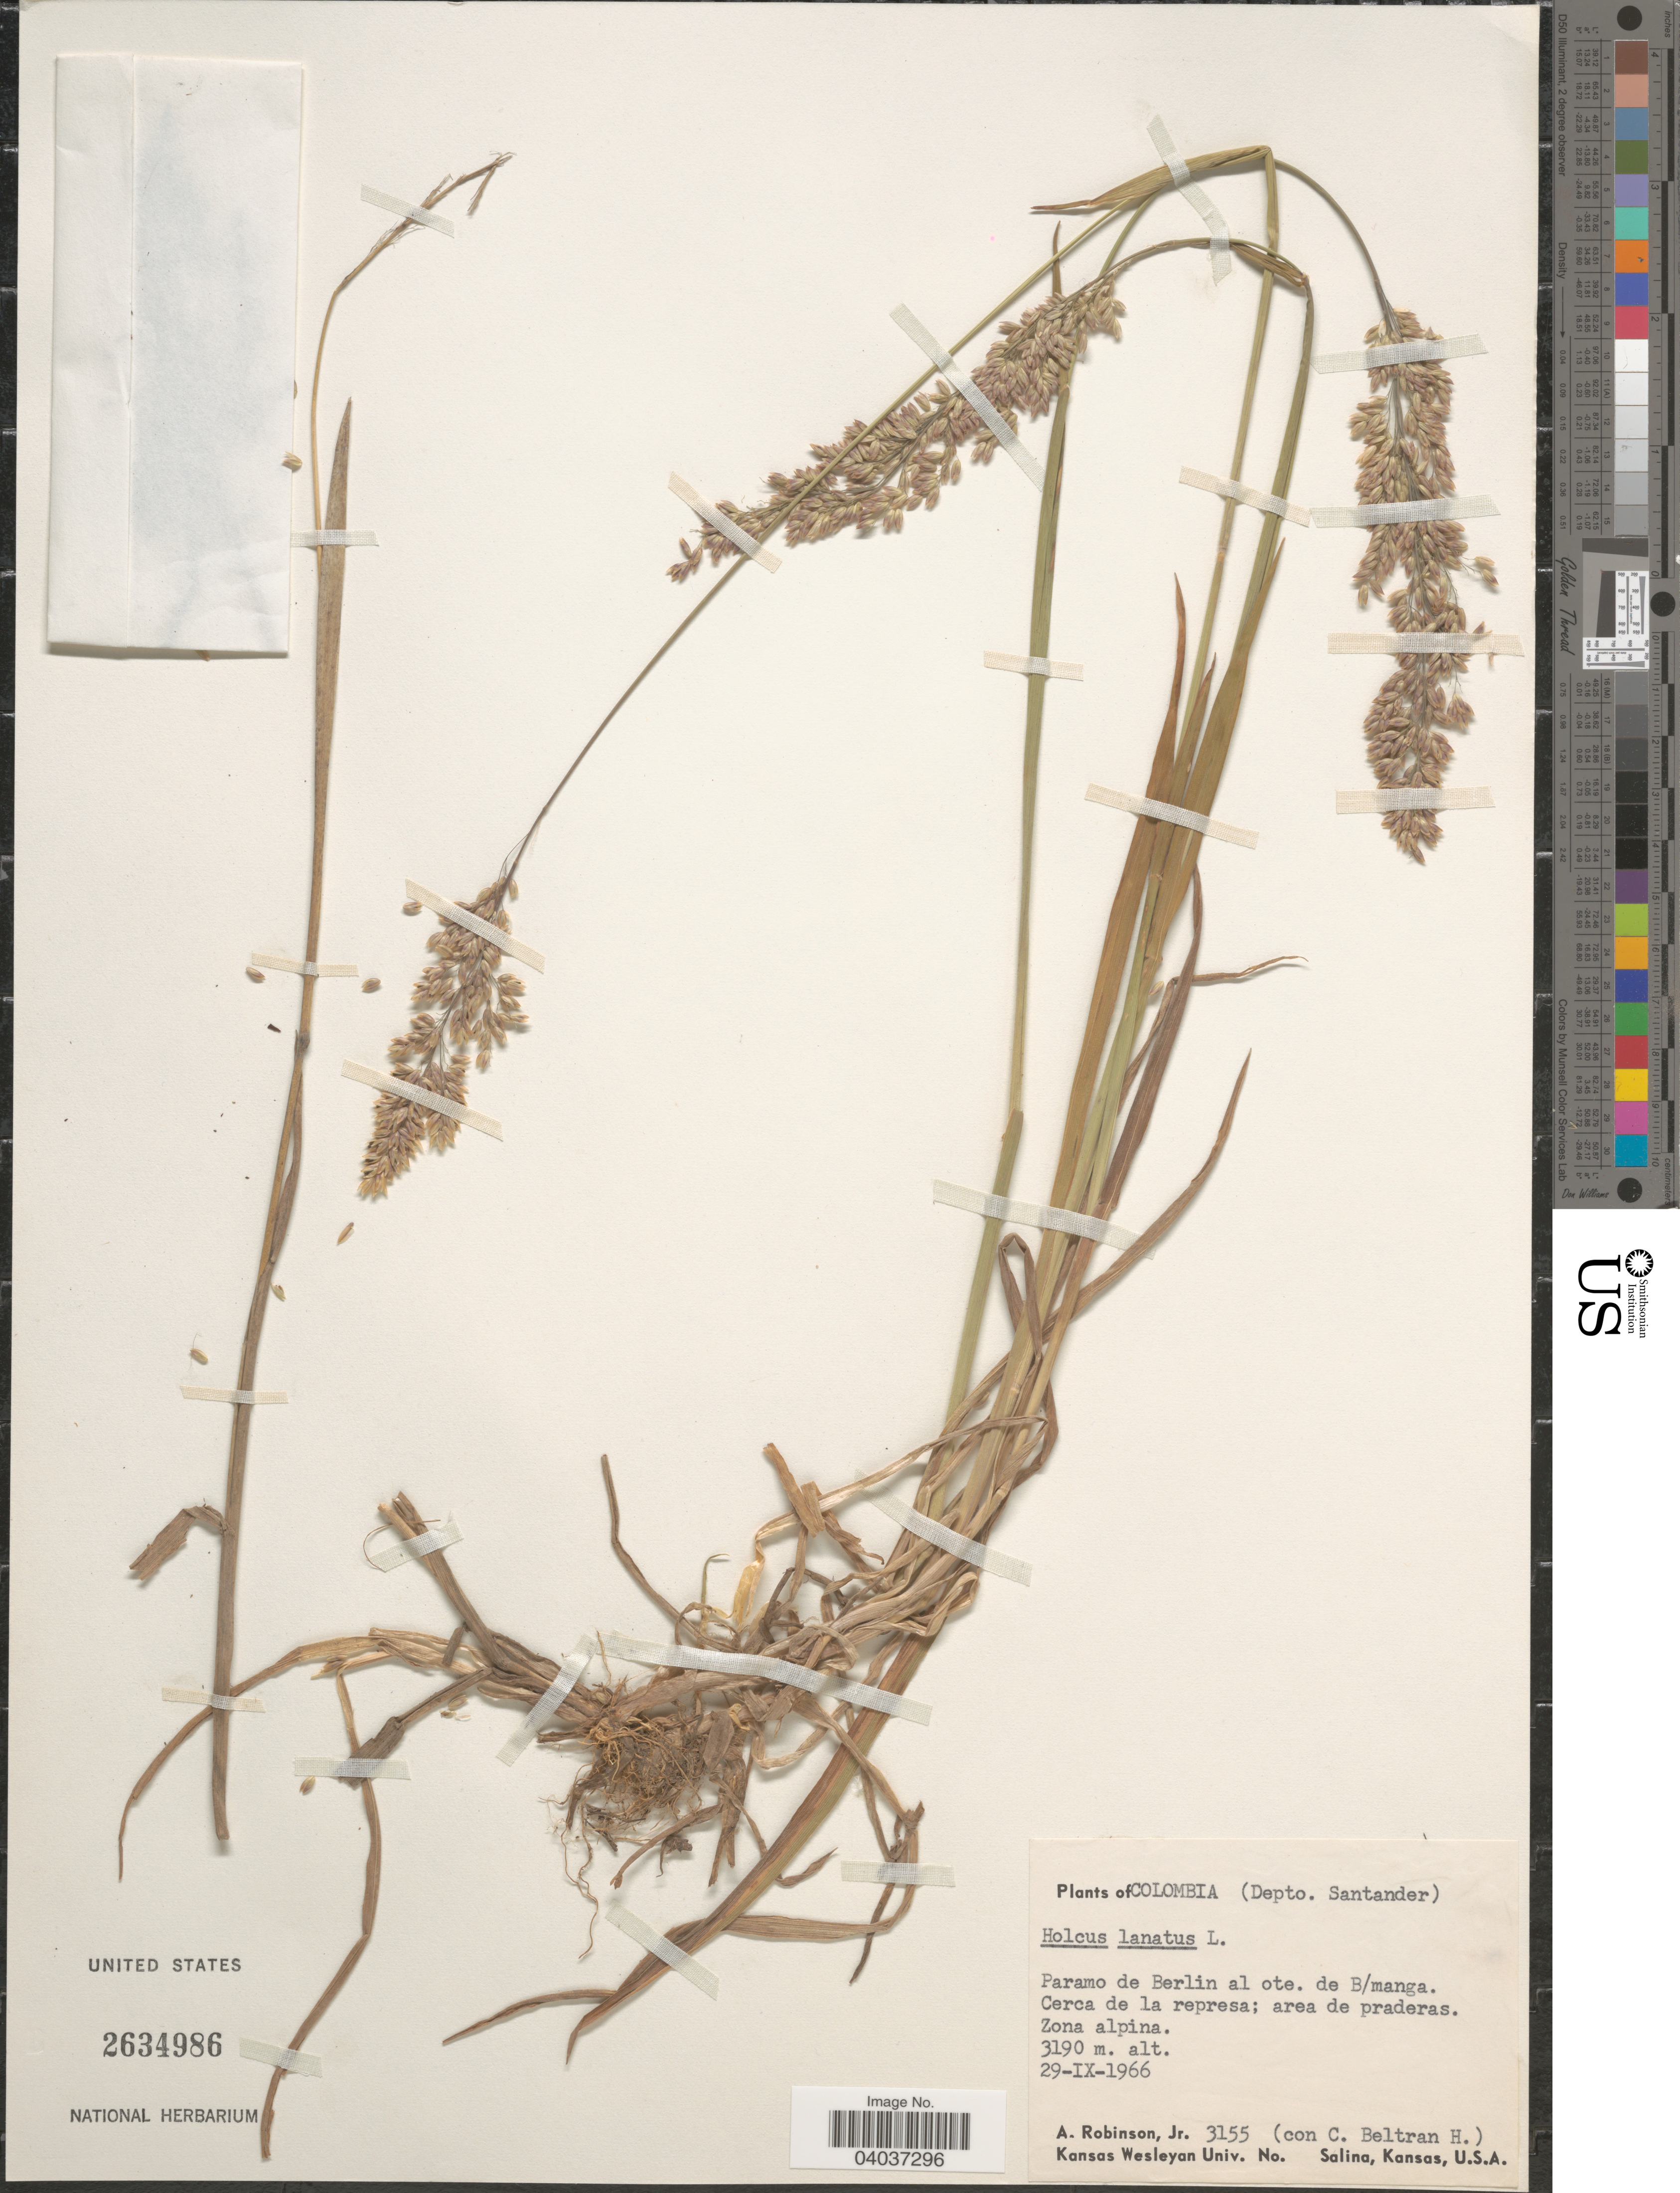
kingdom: Plantae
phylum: Tracheophyta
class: Liliopsida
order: Poales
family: Poaceae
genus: Holcus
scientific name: Holcus lanatus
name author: L.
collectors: A. Robinson Jr. & C. Beltran H.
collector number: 3155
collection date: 1966-09-29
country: Colombia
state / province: Santander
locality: Depto. Santander. Paramo de Berlin al ote. de B/manga. Cerca de la represa.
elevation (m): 3190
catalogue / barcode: US 2634986